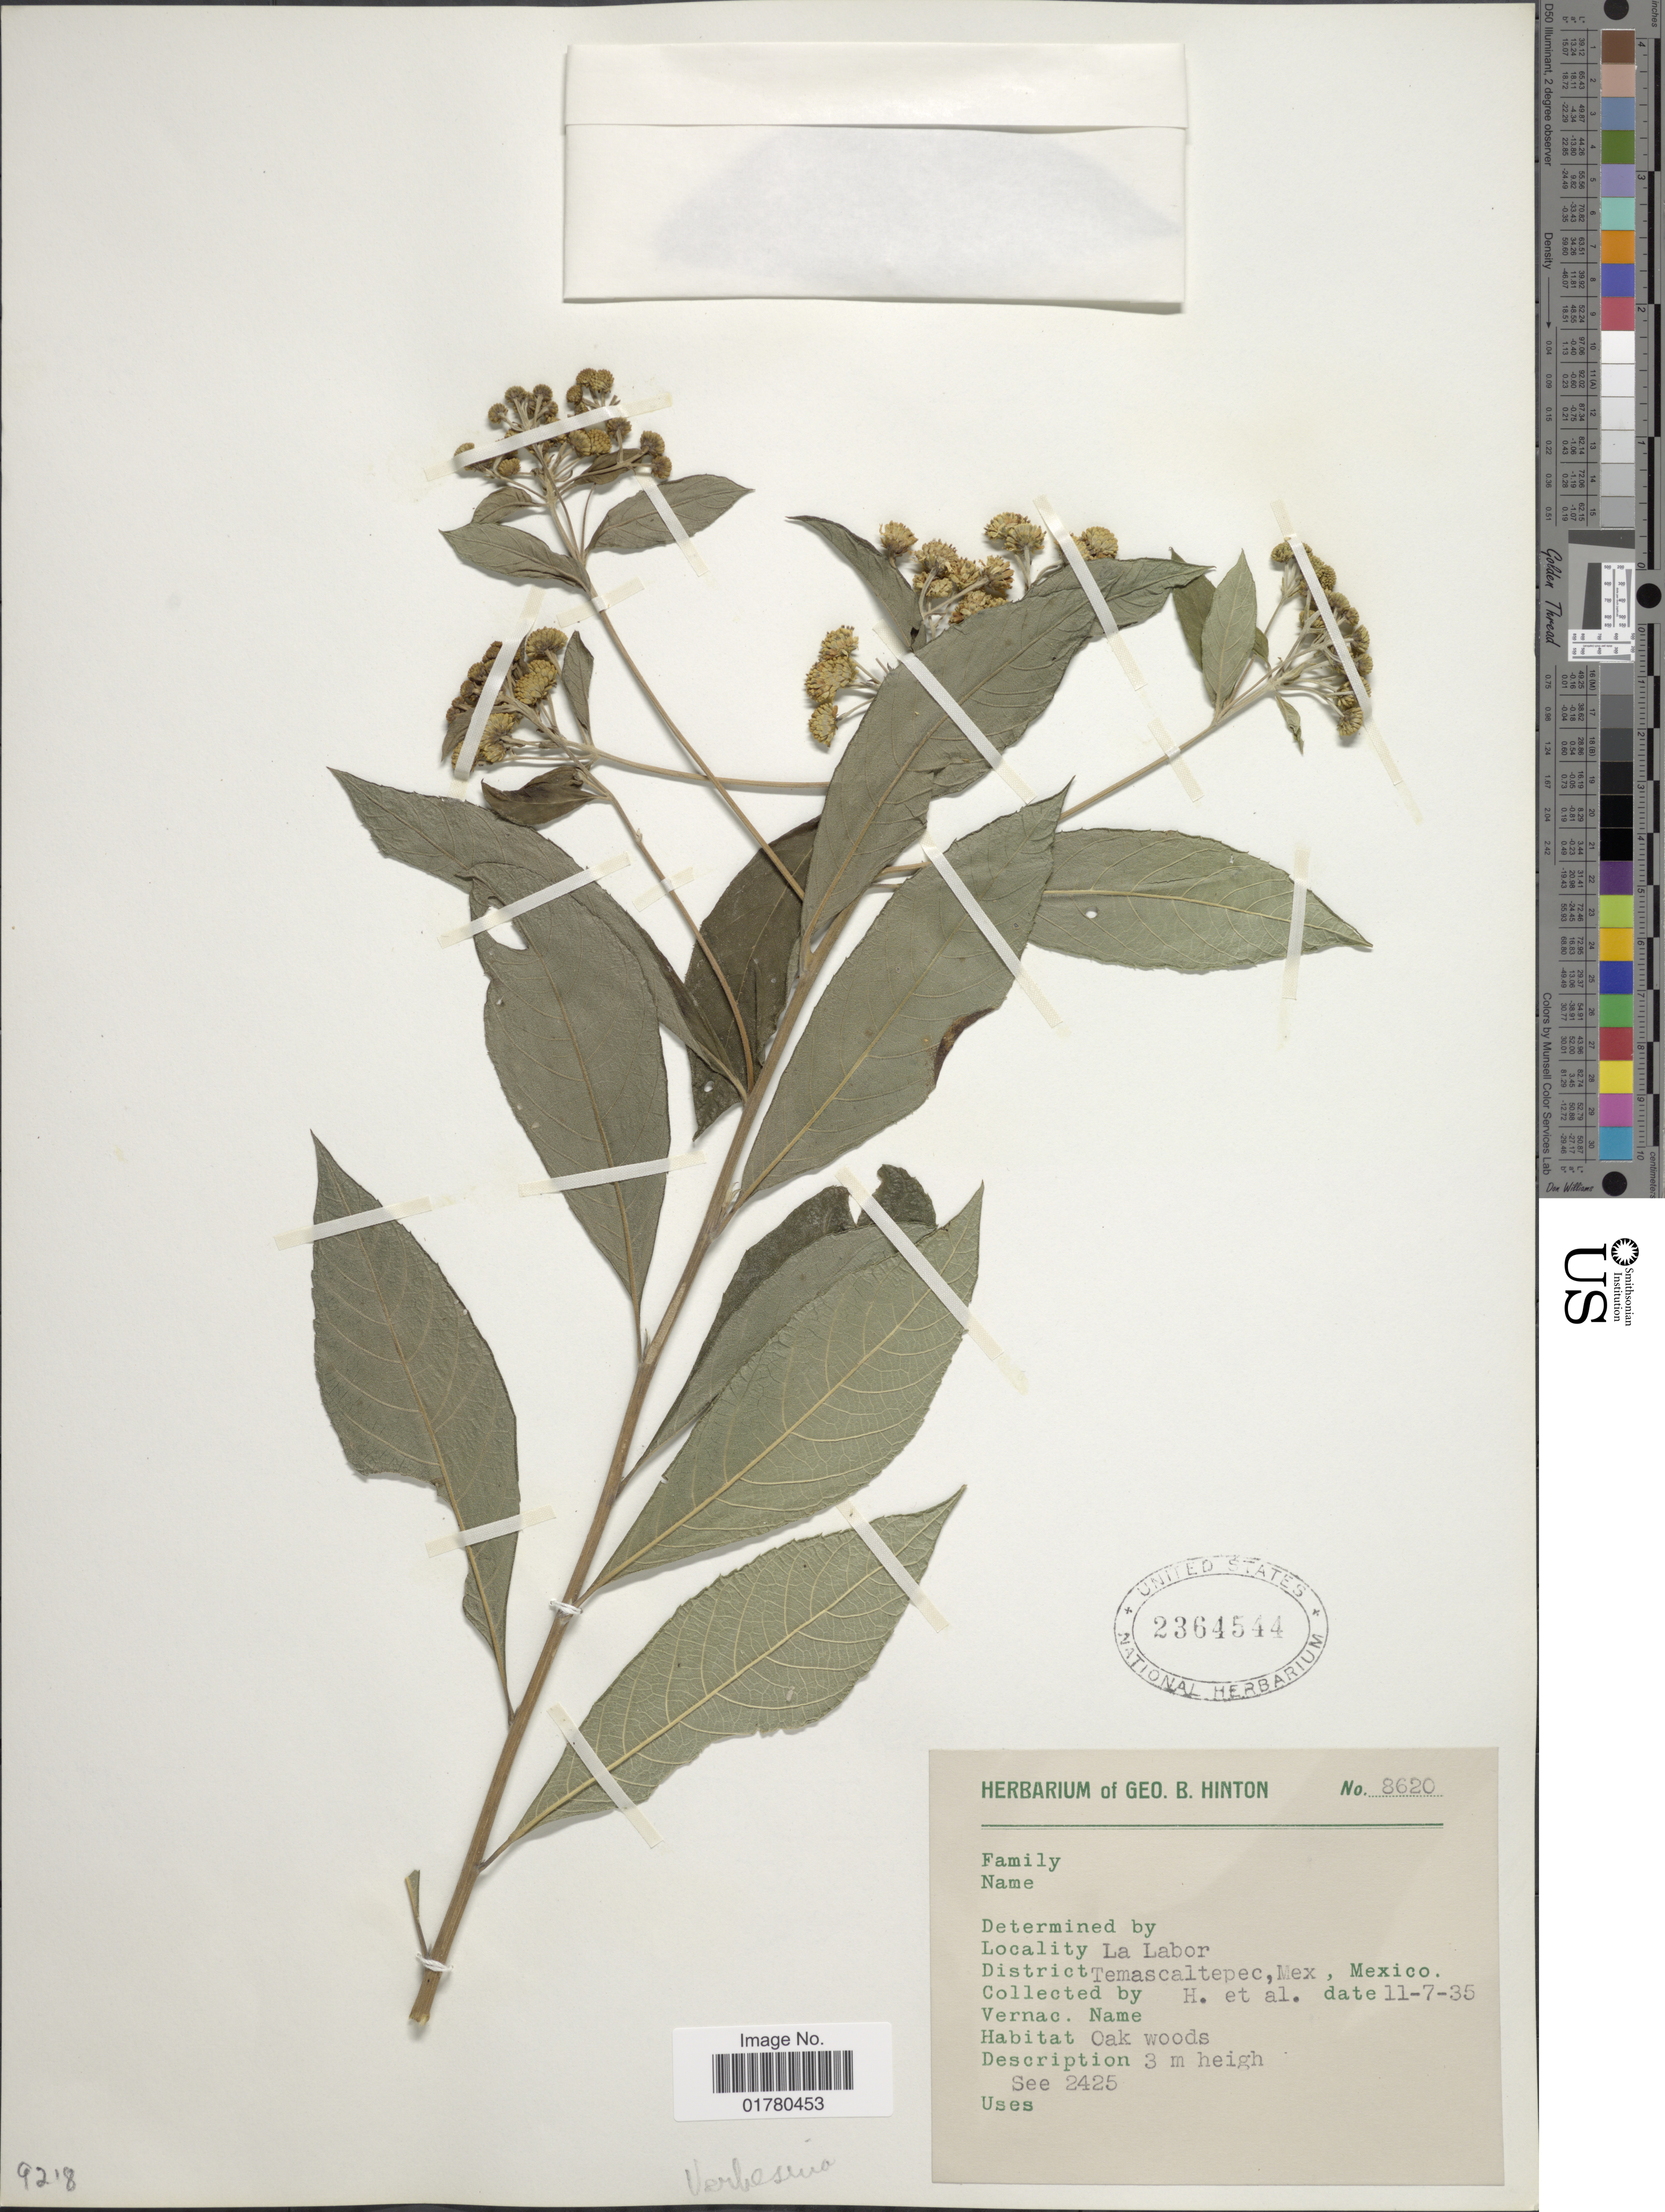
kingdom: Plantae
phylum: Tracheophyta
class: Magnoliopsida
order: Asterales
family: Asteraceae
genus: Verbesina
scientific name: Verbesina sp.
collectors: G. B. Hinton & et al.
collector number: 8620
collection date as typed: Transcribed d/m/y: 7/11/35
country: Mexico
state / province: México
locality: La Labor, District Temascaltepec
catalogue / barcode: US 2364544